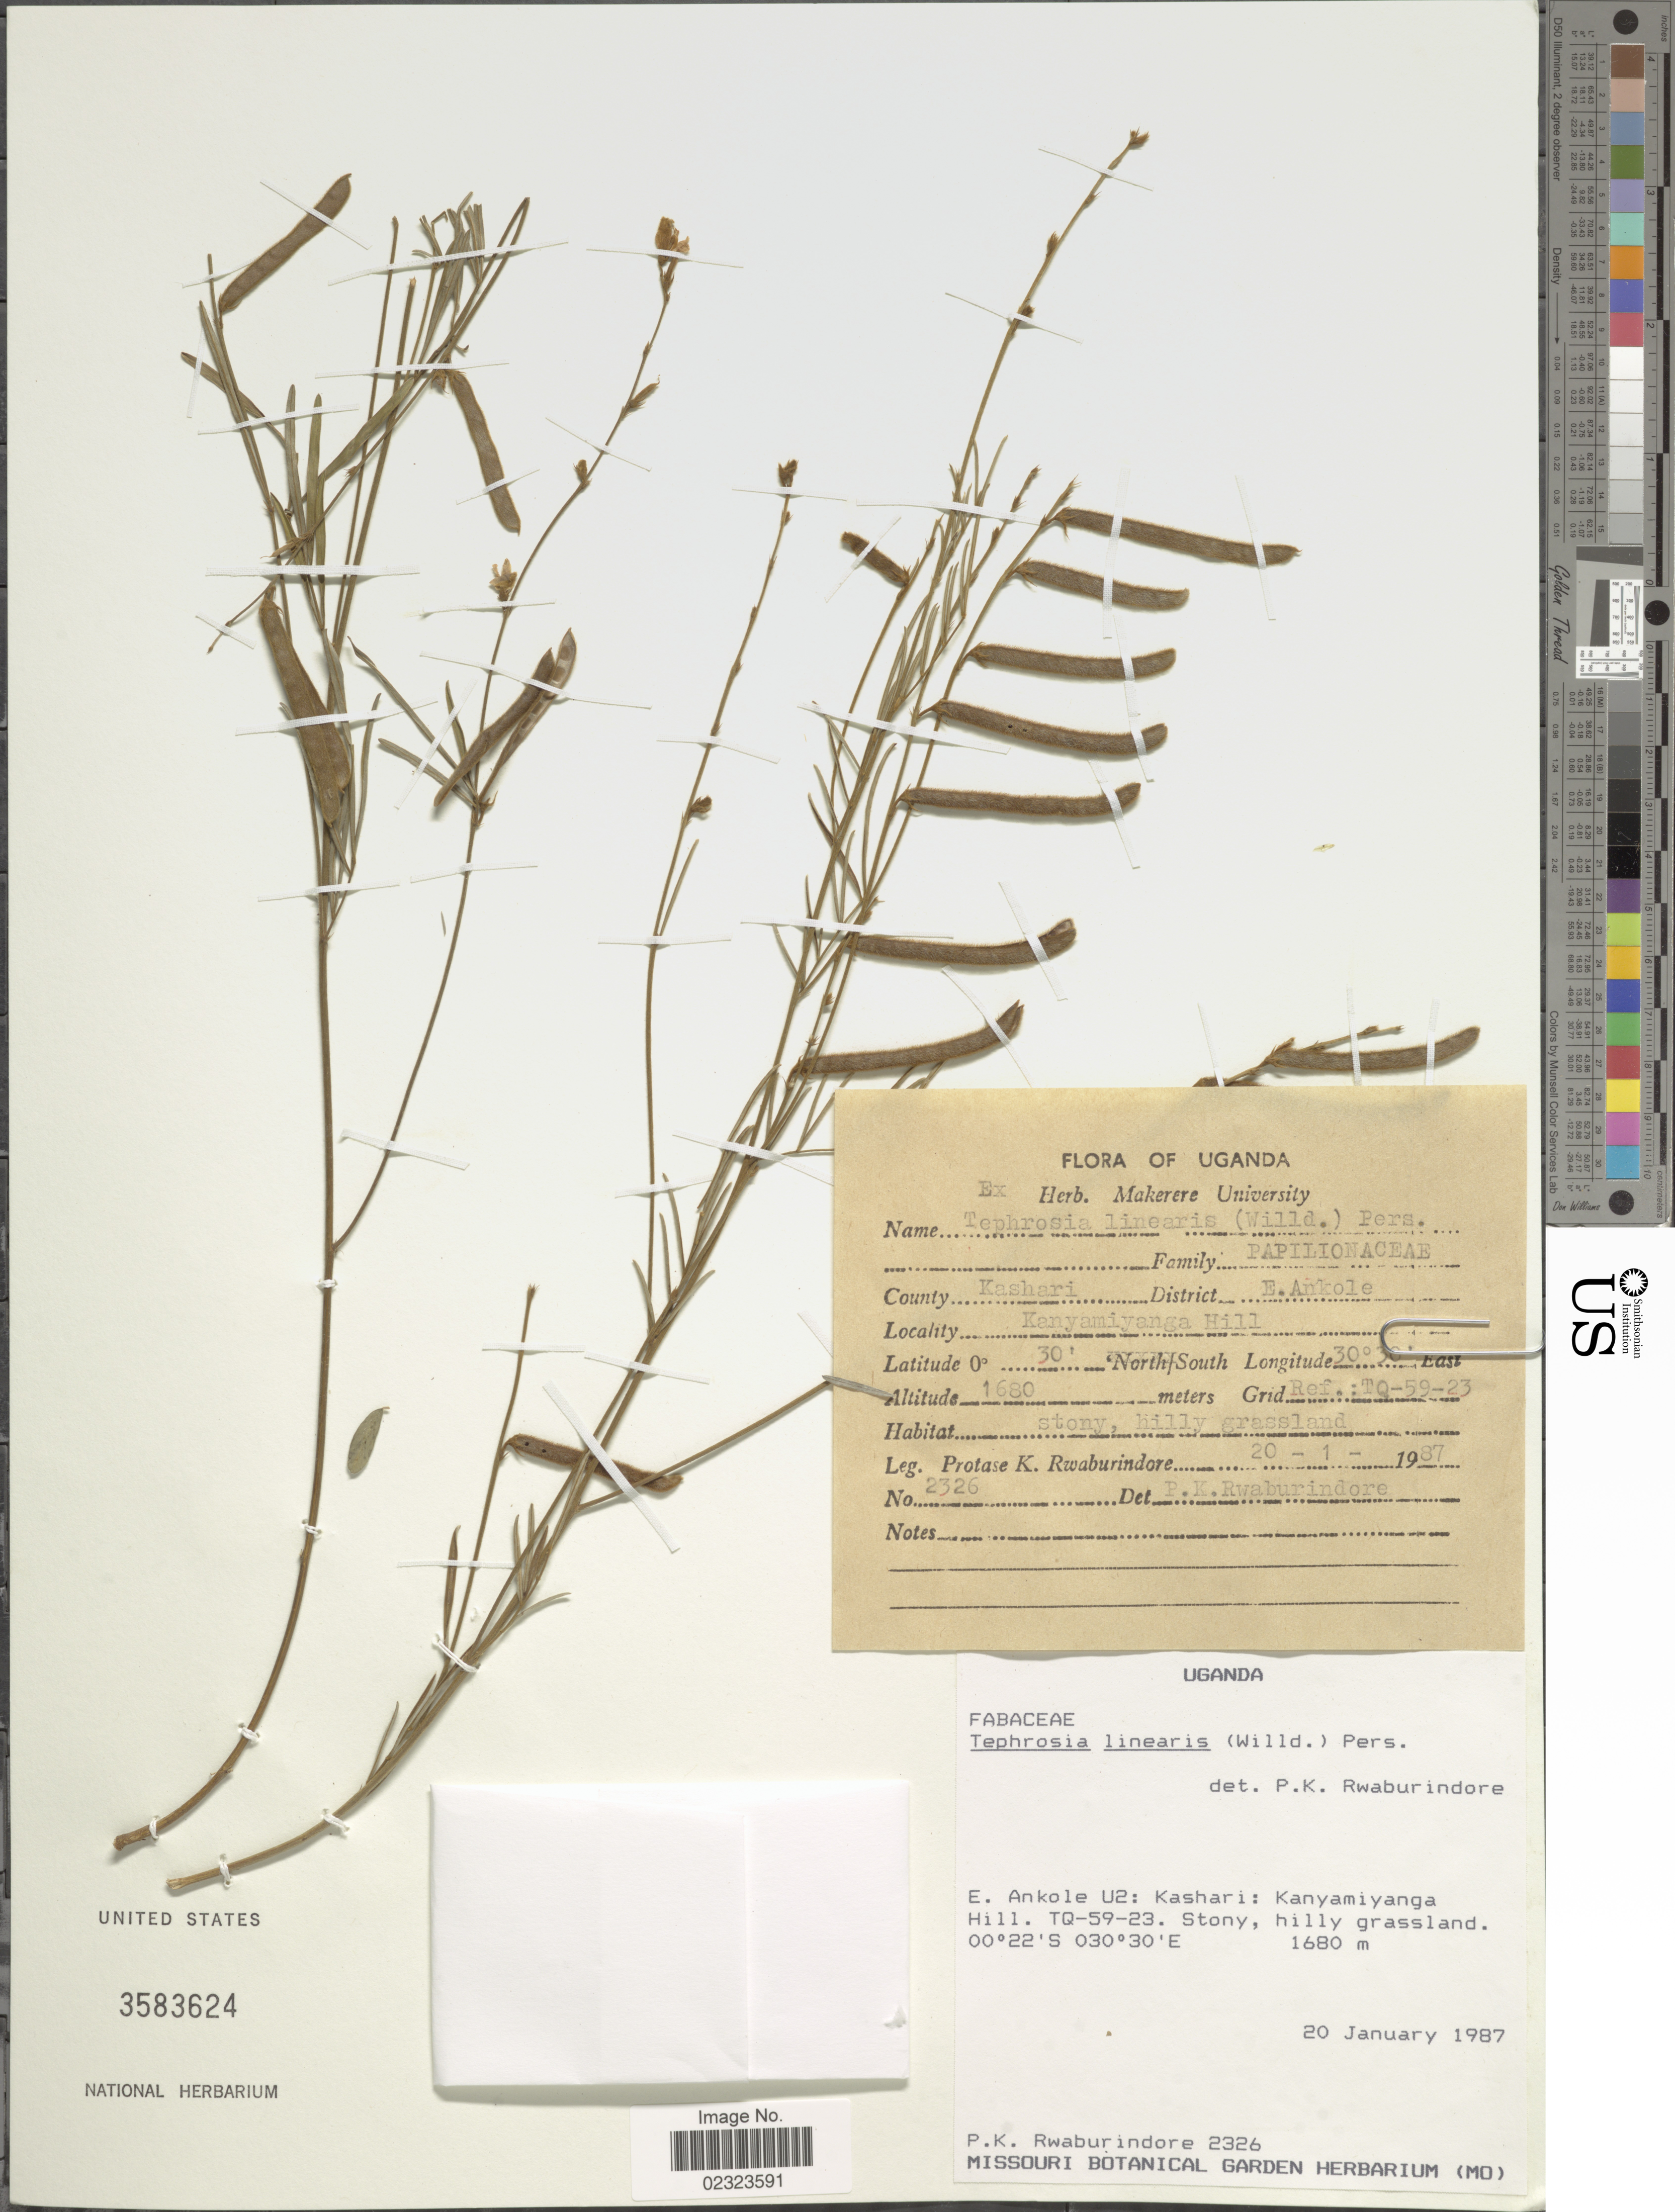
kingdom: Plantae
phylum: Tracheophyta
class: Magnoliopsida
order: Fabales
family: Fabaceae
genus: Tephrosia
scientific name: Tephrosia linearis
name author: (Willd.) Pers.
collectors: P. Rwaburindore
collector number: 2326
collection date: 1987-01-20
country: Uganda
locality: E. Ankole U2: Kashari: Kanyamiyanga Hill, TQ-59-23.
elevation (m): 1680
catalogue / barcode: US 3583624